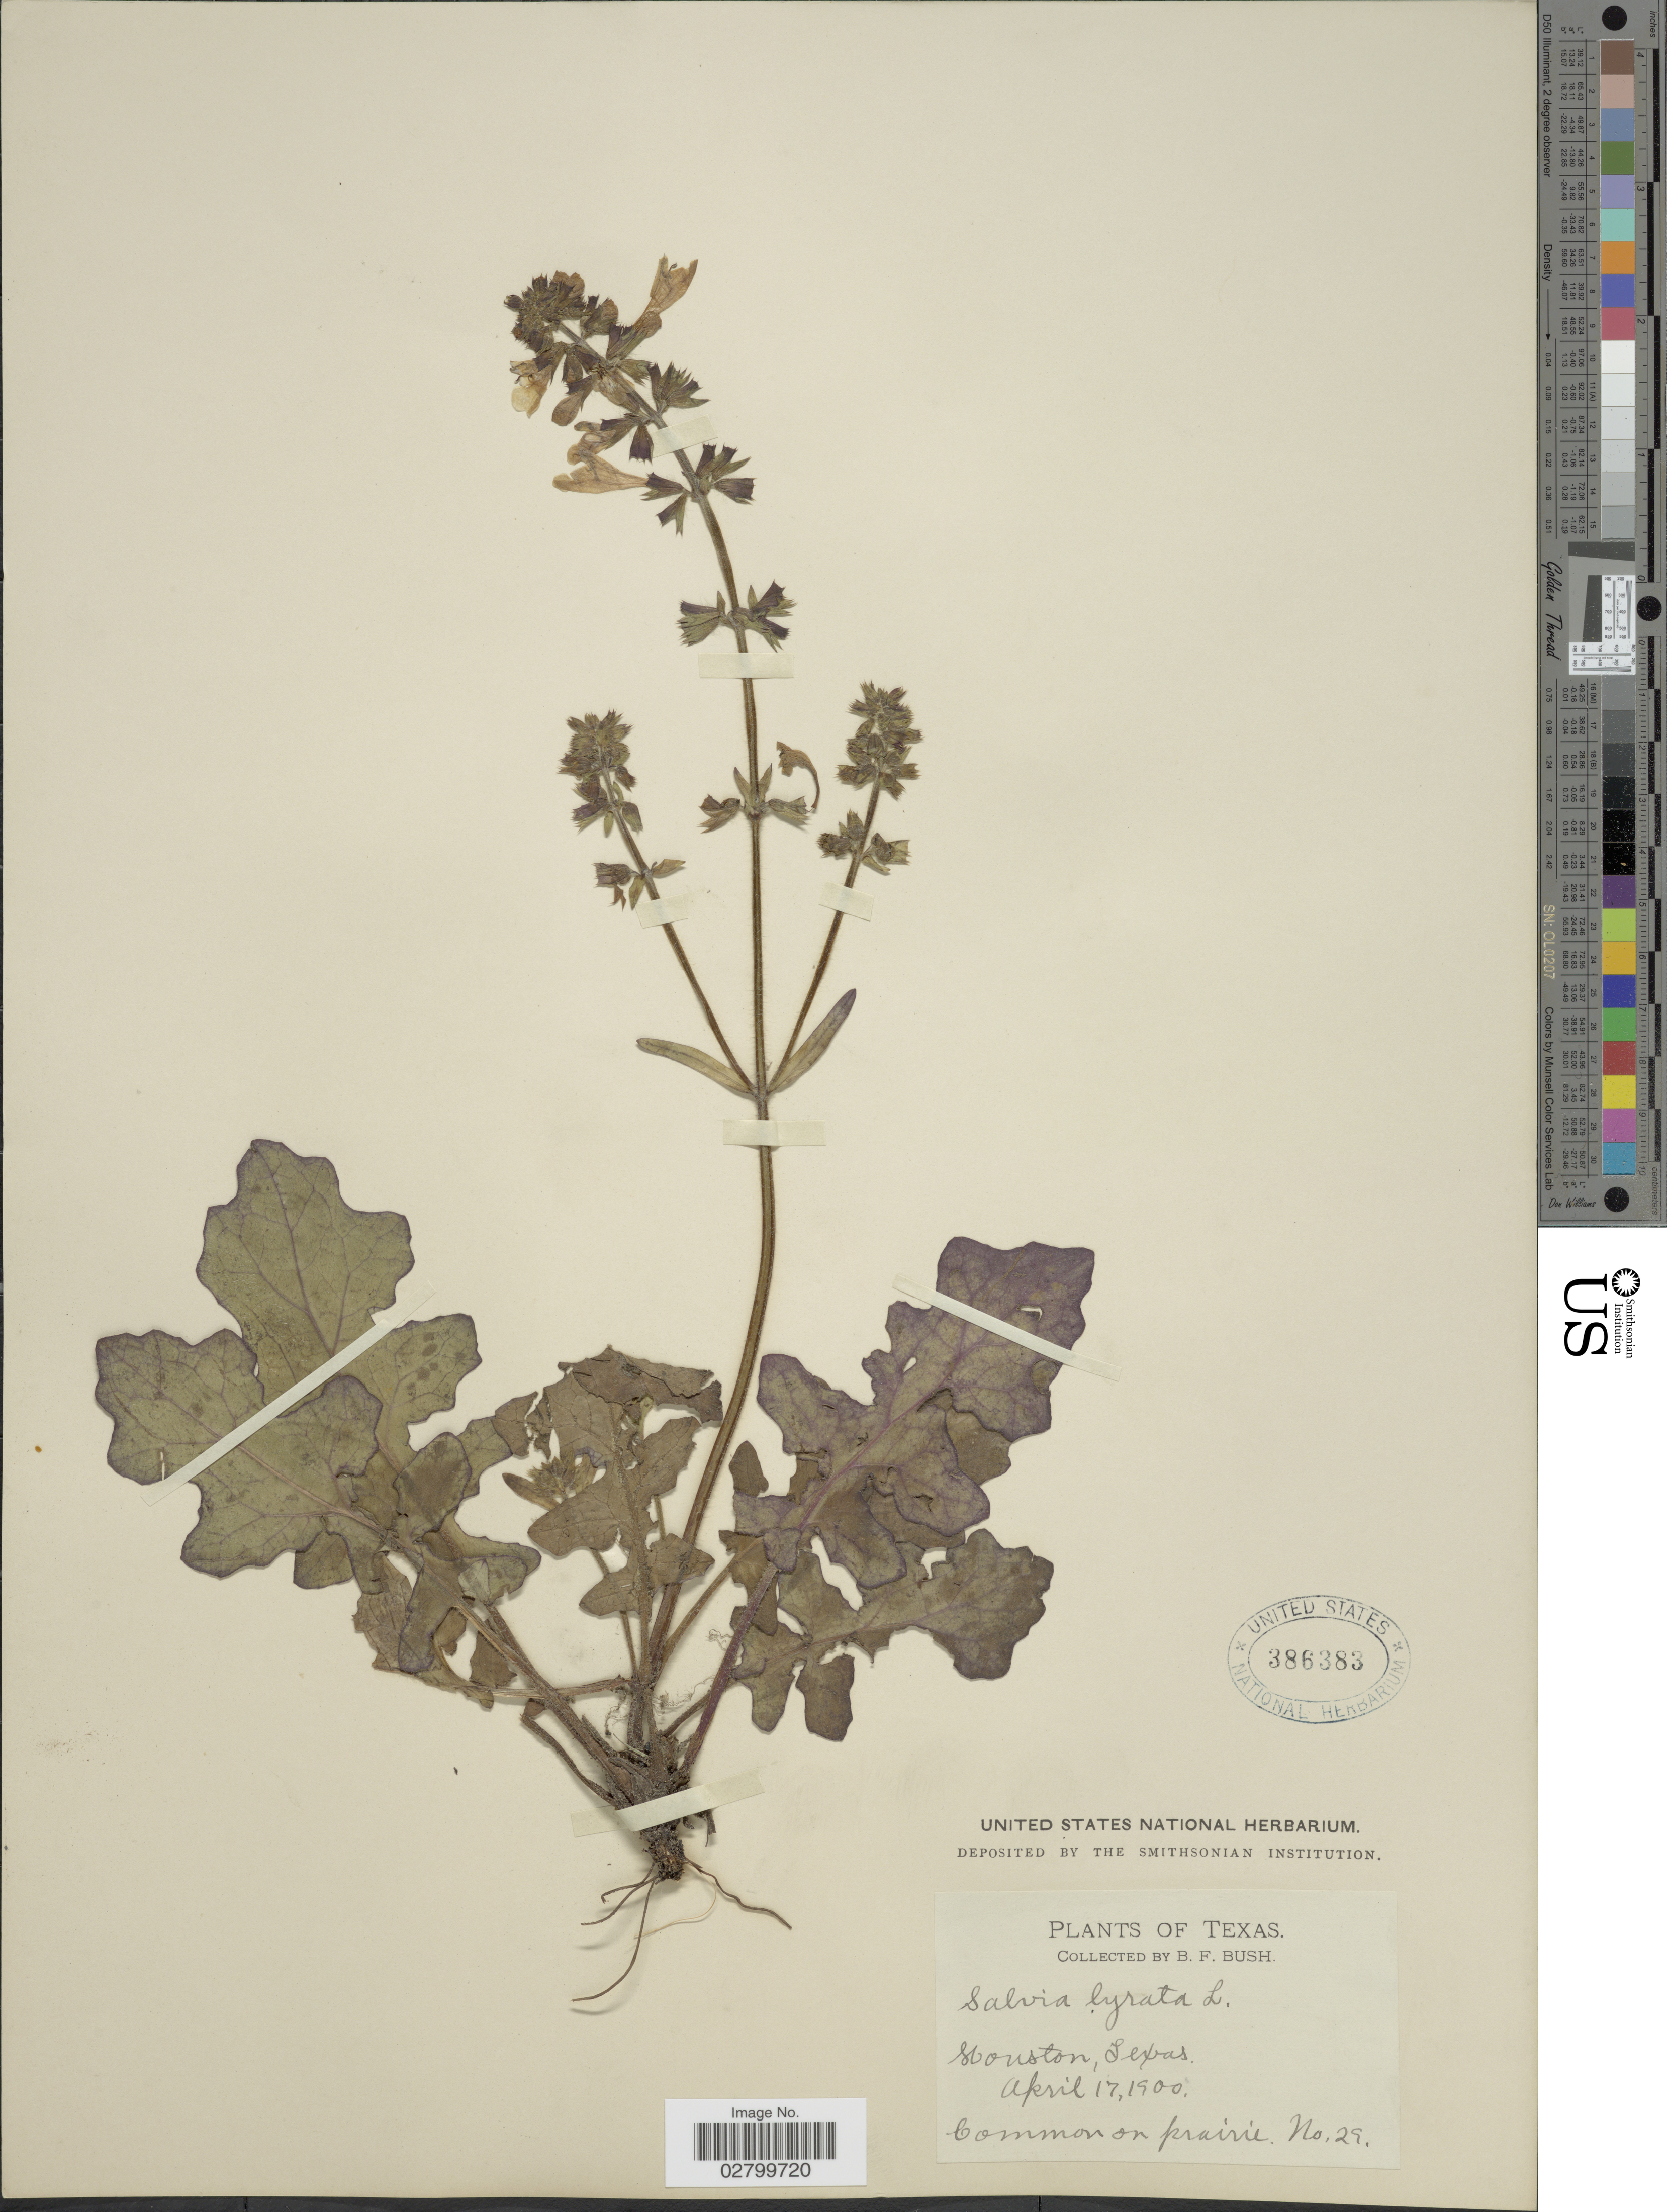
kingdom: Plantae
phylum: Tracheophyta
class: Magnoliopsida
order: Lamiales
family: Lamiaceae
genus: Salvia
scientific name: Salvia lyrata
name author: L.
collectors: B. F. Bush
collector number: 29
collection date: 1900-04-17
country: United States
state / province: Texas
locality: Houston, Texas.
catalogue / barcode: US 386383